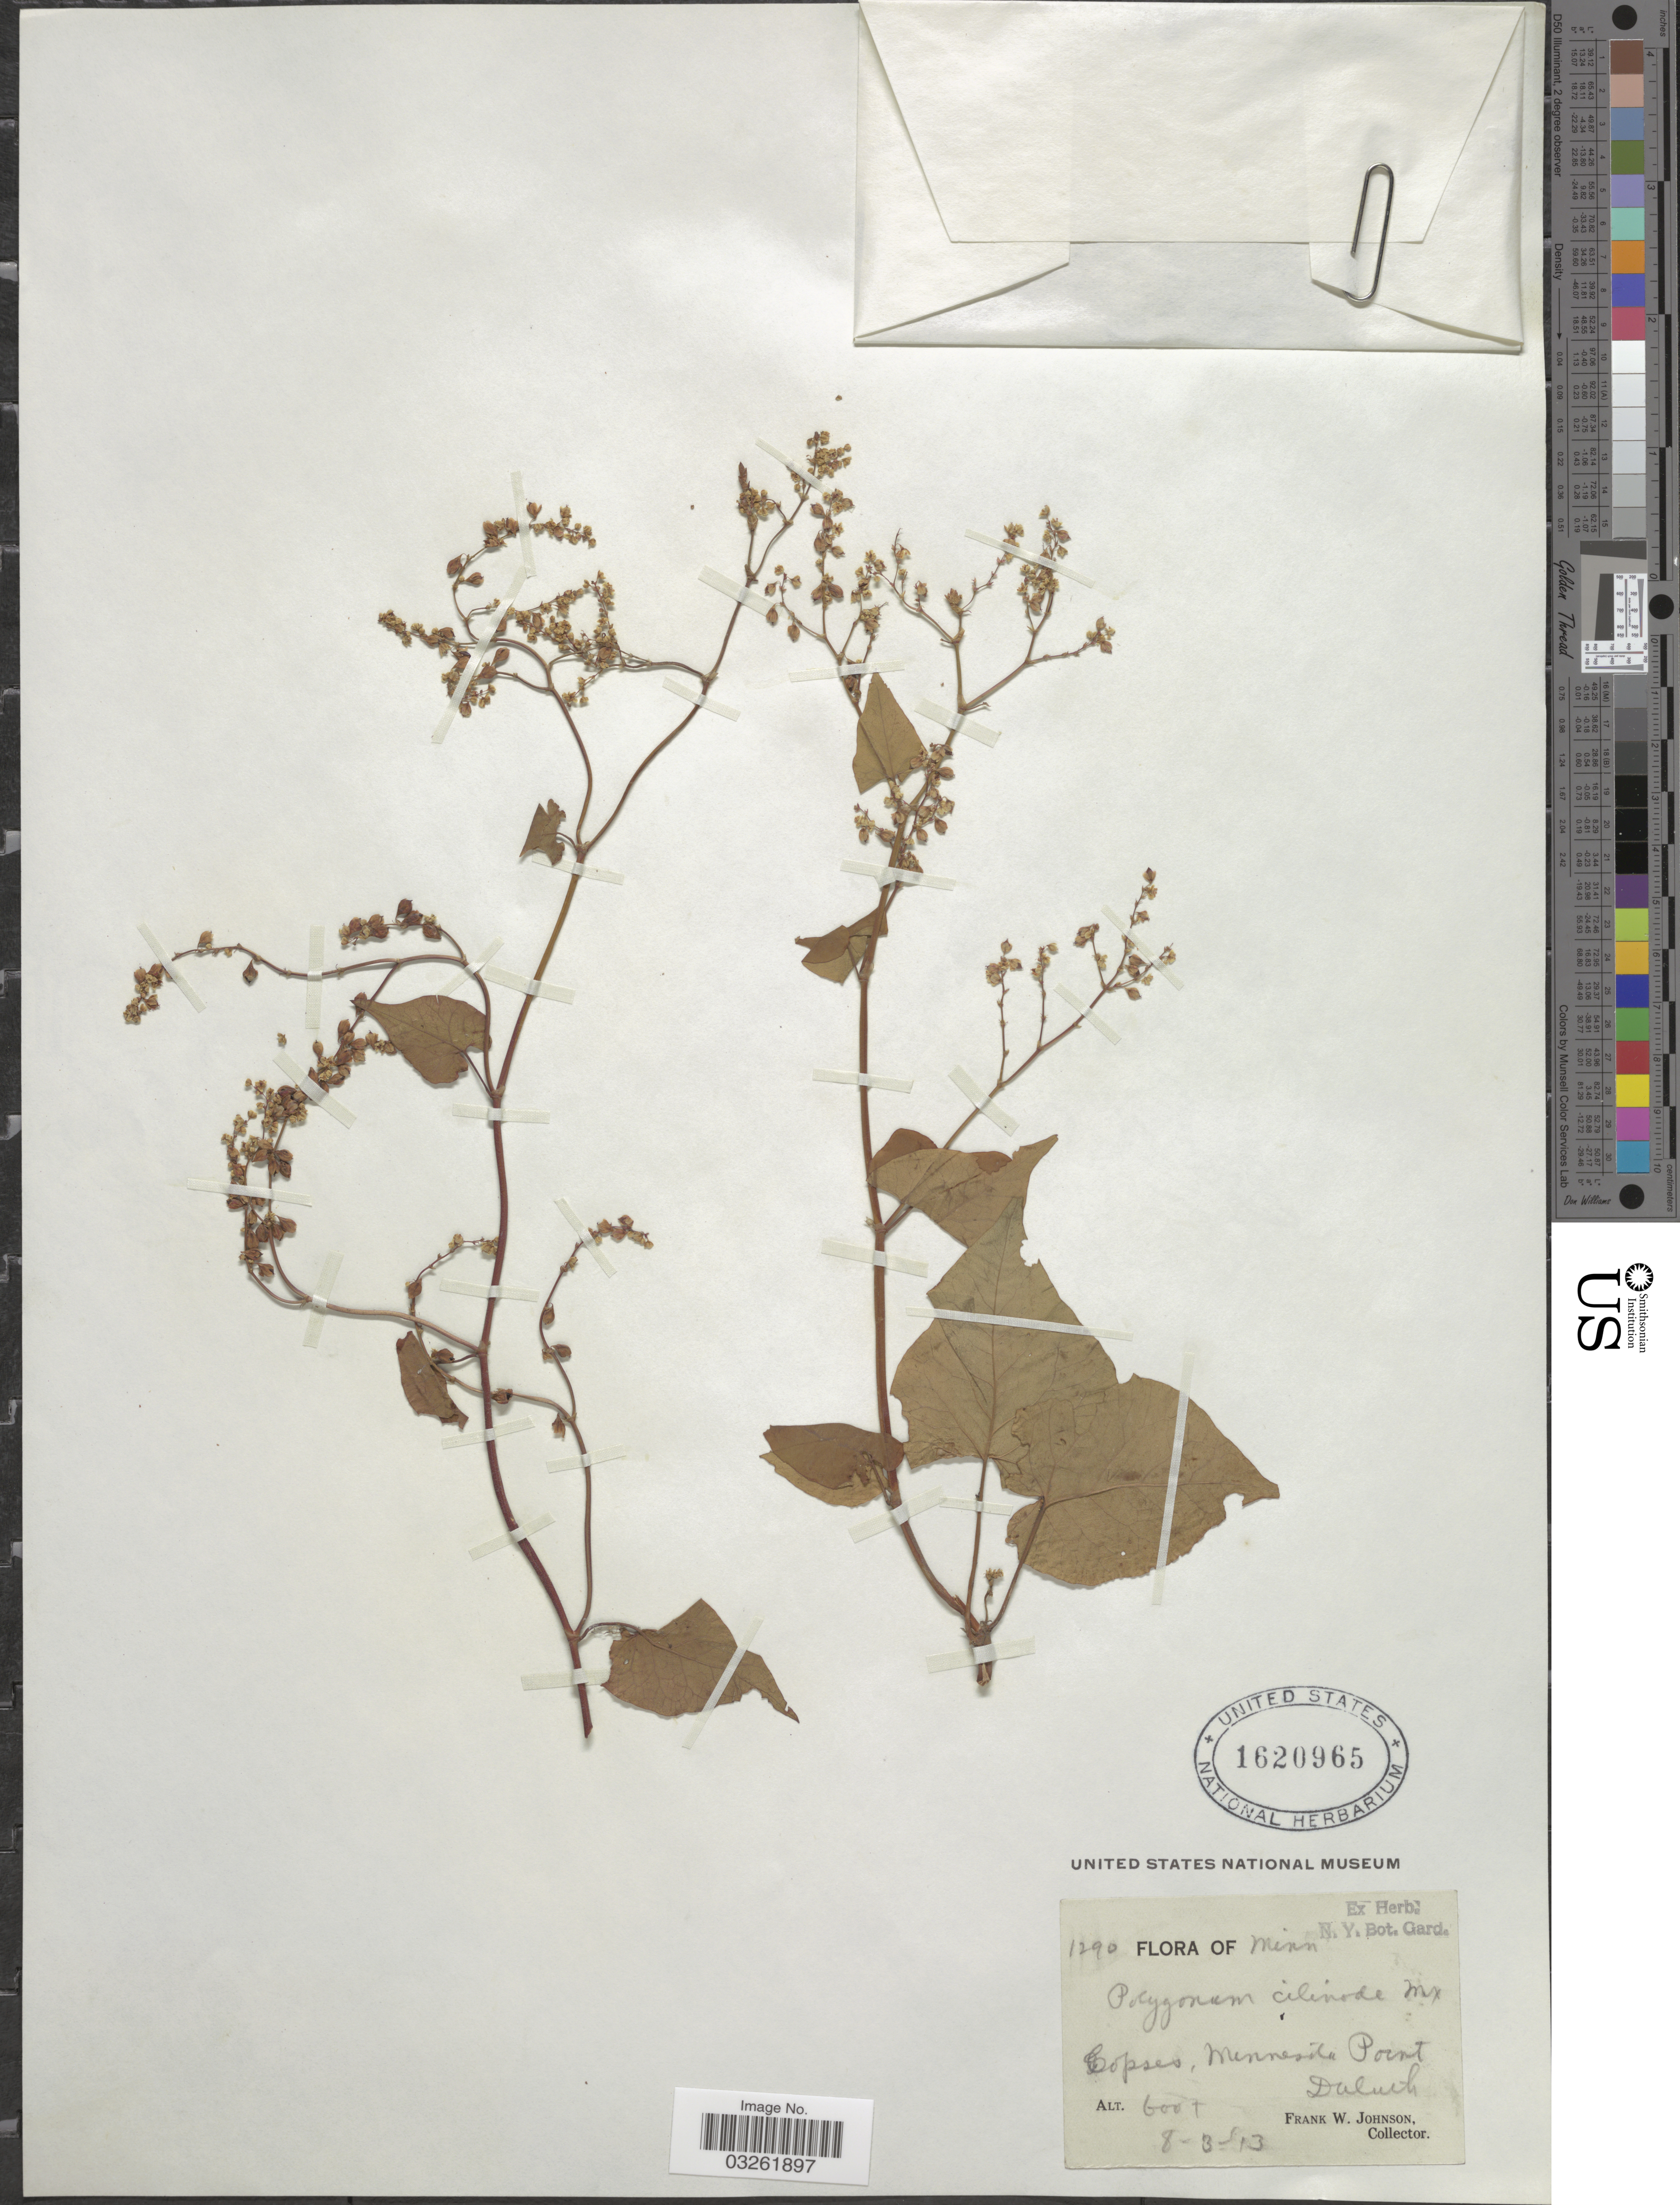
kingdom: Plantae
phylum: Tracheophyta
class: Magnoliopsida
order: Caryophyllales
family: Polygonaceae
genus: Fallopia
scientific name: Fallopia cilinodis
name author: (Michx.) Holub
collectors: F. W. Johnson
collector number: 1290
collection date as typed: Transcribed d/m/y: 3/8/13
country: United States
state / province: Minnesota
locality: Copses, Minnesota Point. Duluth.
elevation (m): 183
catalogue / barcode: US 1620965